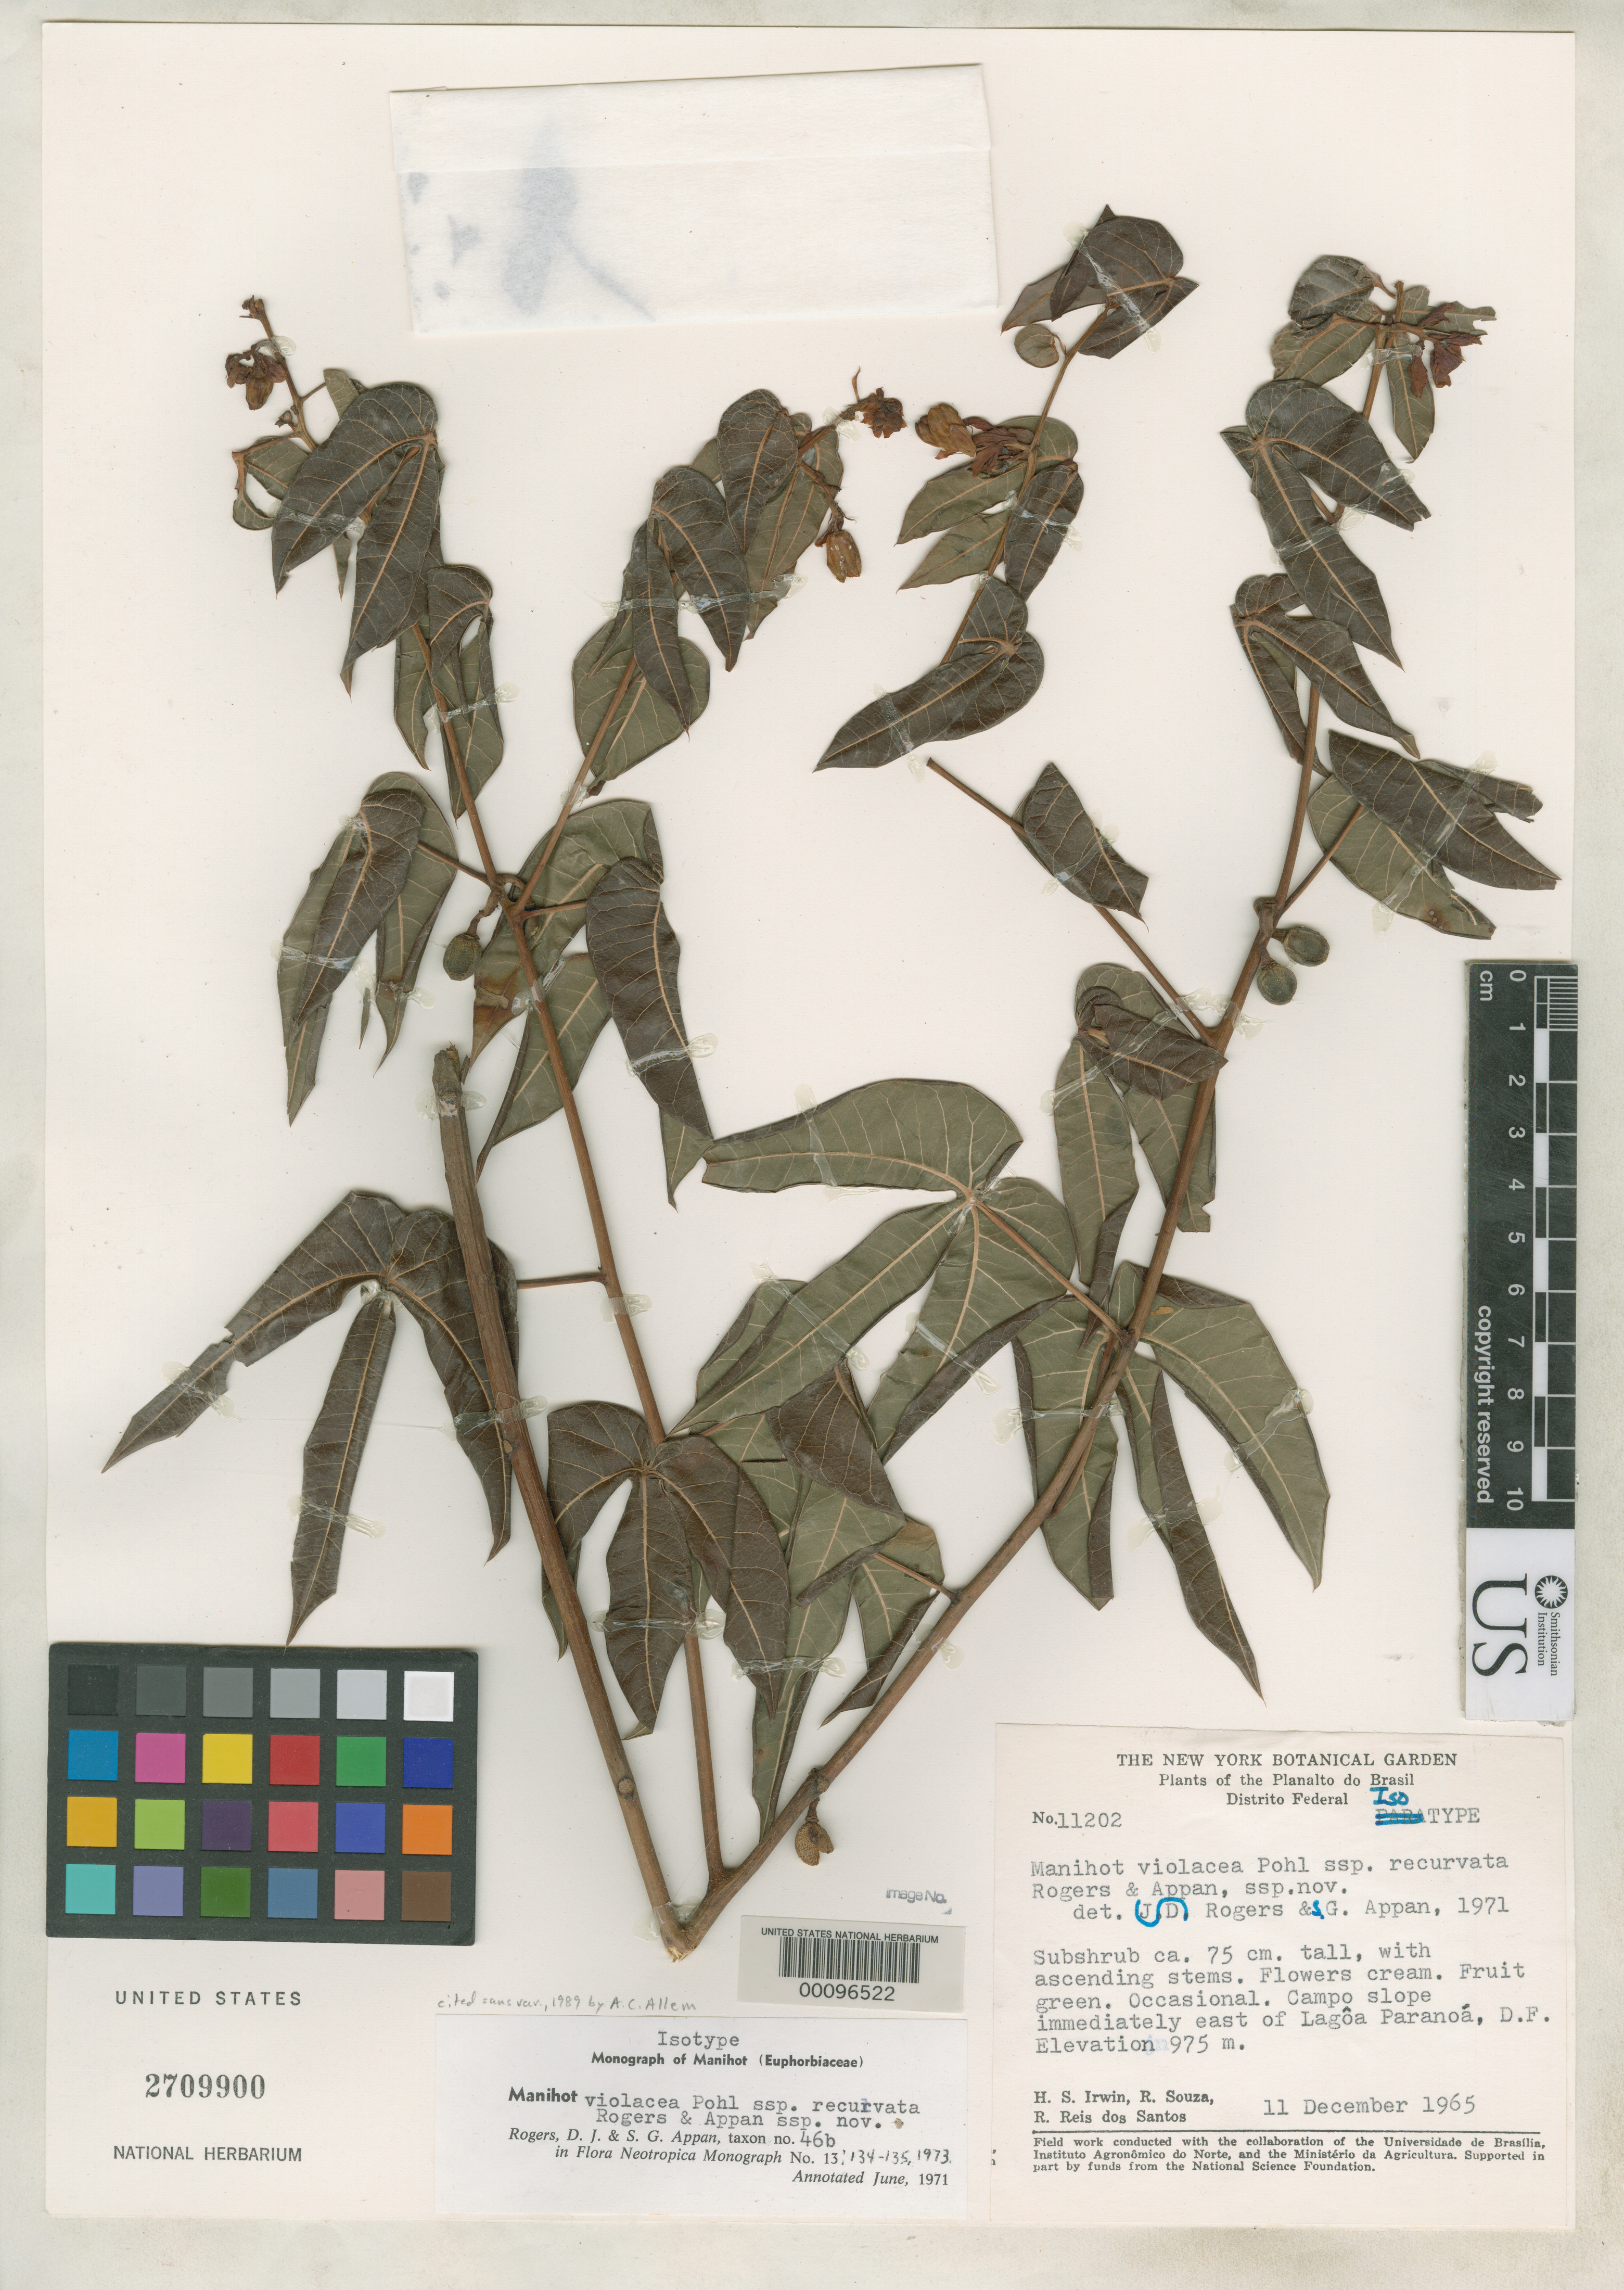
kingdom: Plantae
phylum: Tracheophyta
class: Magnoliopsida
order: Malpighiales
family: Euphorbiaceae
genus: Manihot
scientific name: Manihot violacea subsp. recurvata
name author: D.J. Rogers & Appan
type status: Isotype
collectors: H. Irwin, R. Souza & R. G. P. Santos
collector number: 11202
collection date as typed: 11 Dec 1965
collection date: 1965-12-11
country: Brazil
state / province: Distrito Federal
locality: E of Lagoa Paranoa.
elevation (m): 975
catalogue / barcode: US 2709900